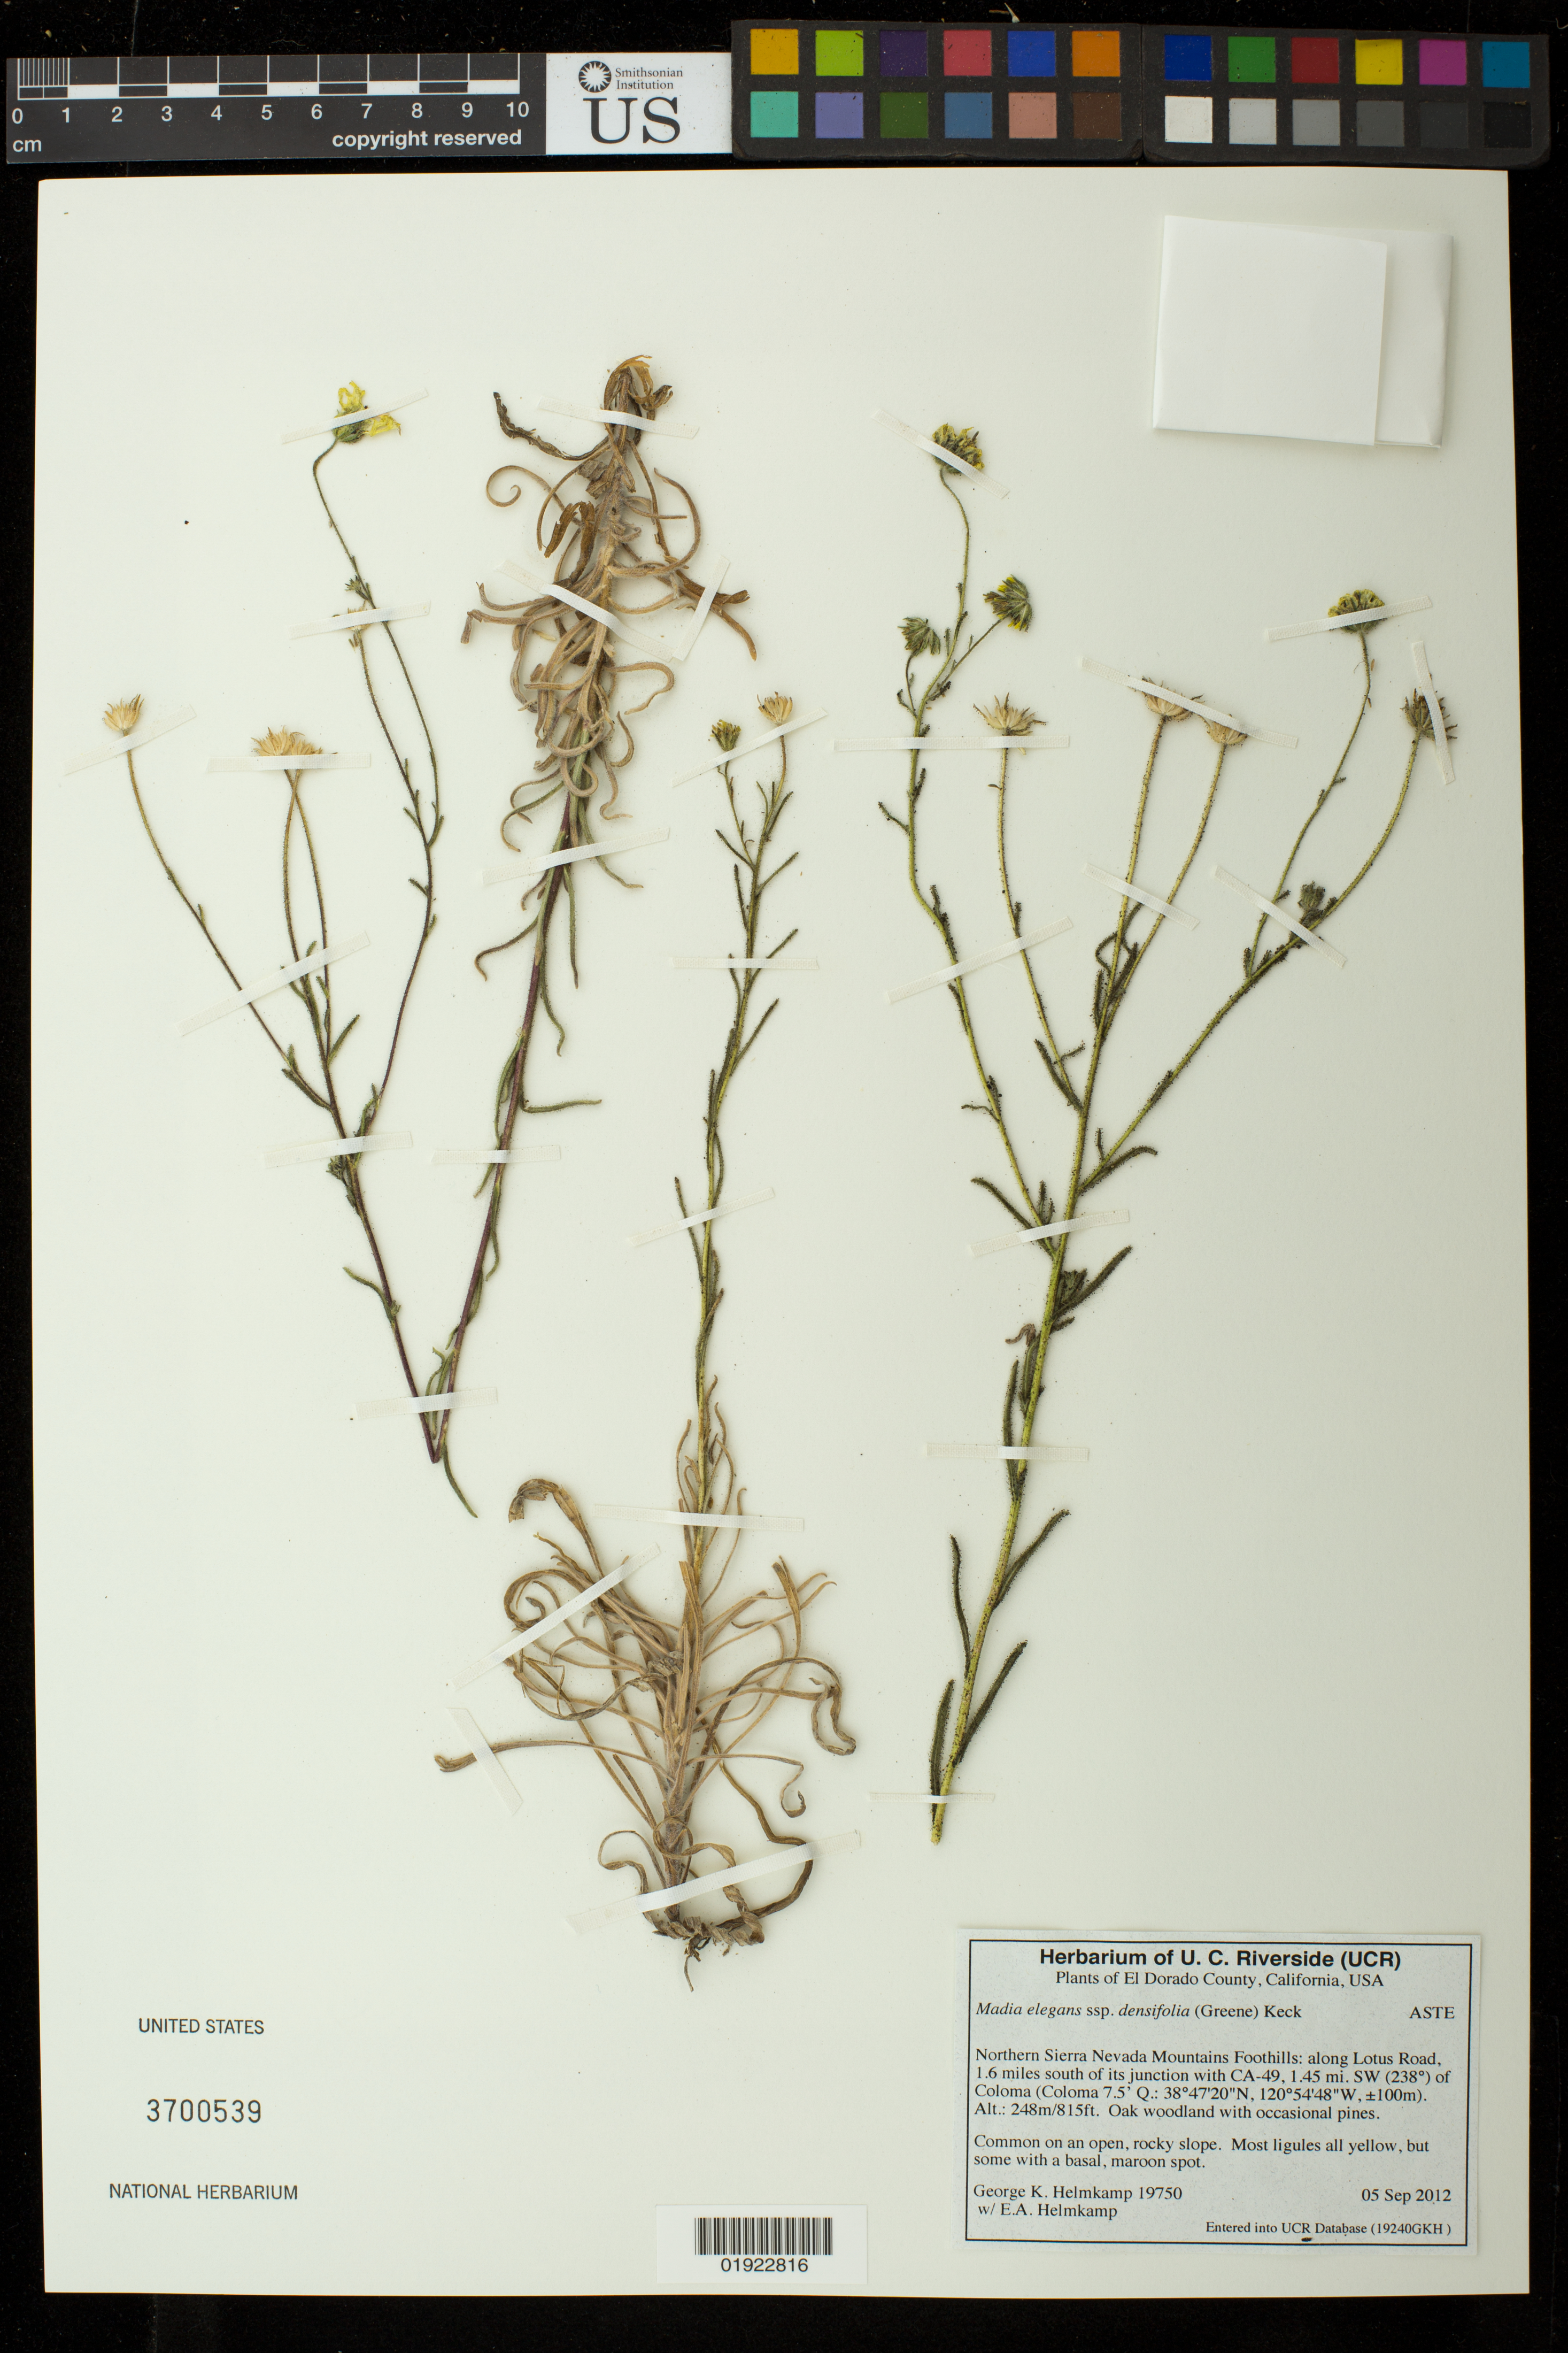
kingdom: Plantae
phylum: Tracheophyta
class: Magnoliopsida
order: Asterales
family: Asteraceae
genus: Madia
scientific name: Madia elegans subsp. densifolia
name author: (Greene) D.D. Keck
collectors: G. Helmkamp & E. Helmkamp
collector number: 19750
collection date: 2012-09-05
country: United States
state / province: California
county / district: El Dorado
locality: Northern Sierra Nevada Mountains Foothills: along Lotus Road, 1.6 miles south of its junction with CA-49, 1.45 mi. SW (238 degrees) of Coloma.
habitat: Oak woodland with occasional pines. Common in an open, rocky slope.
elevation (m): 248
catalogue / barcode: US 3700539